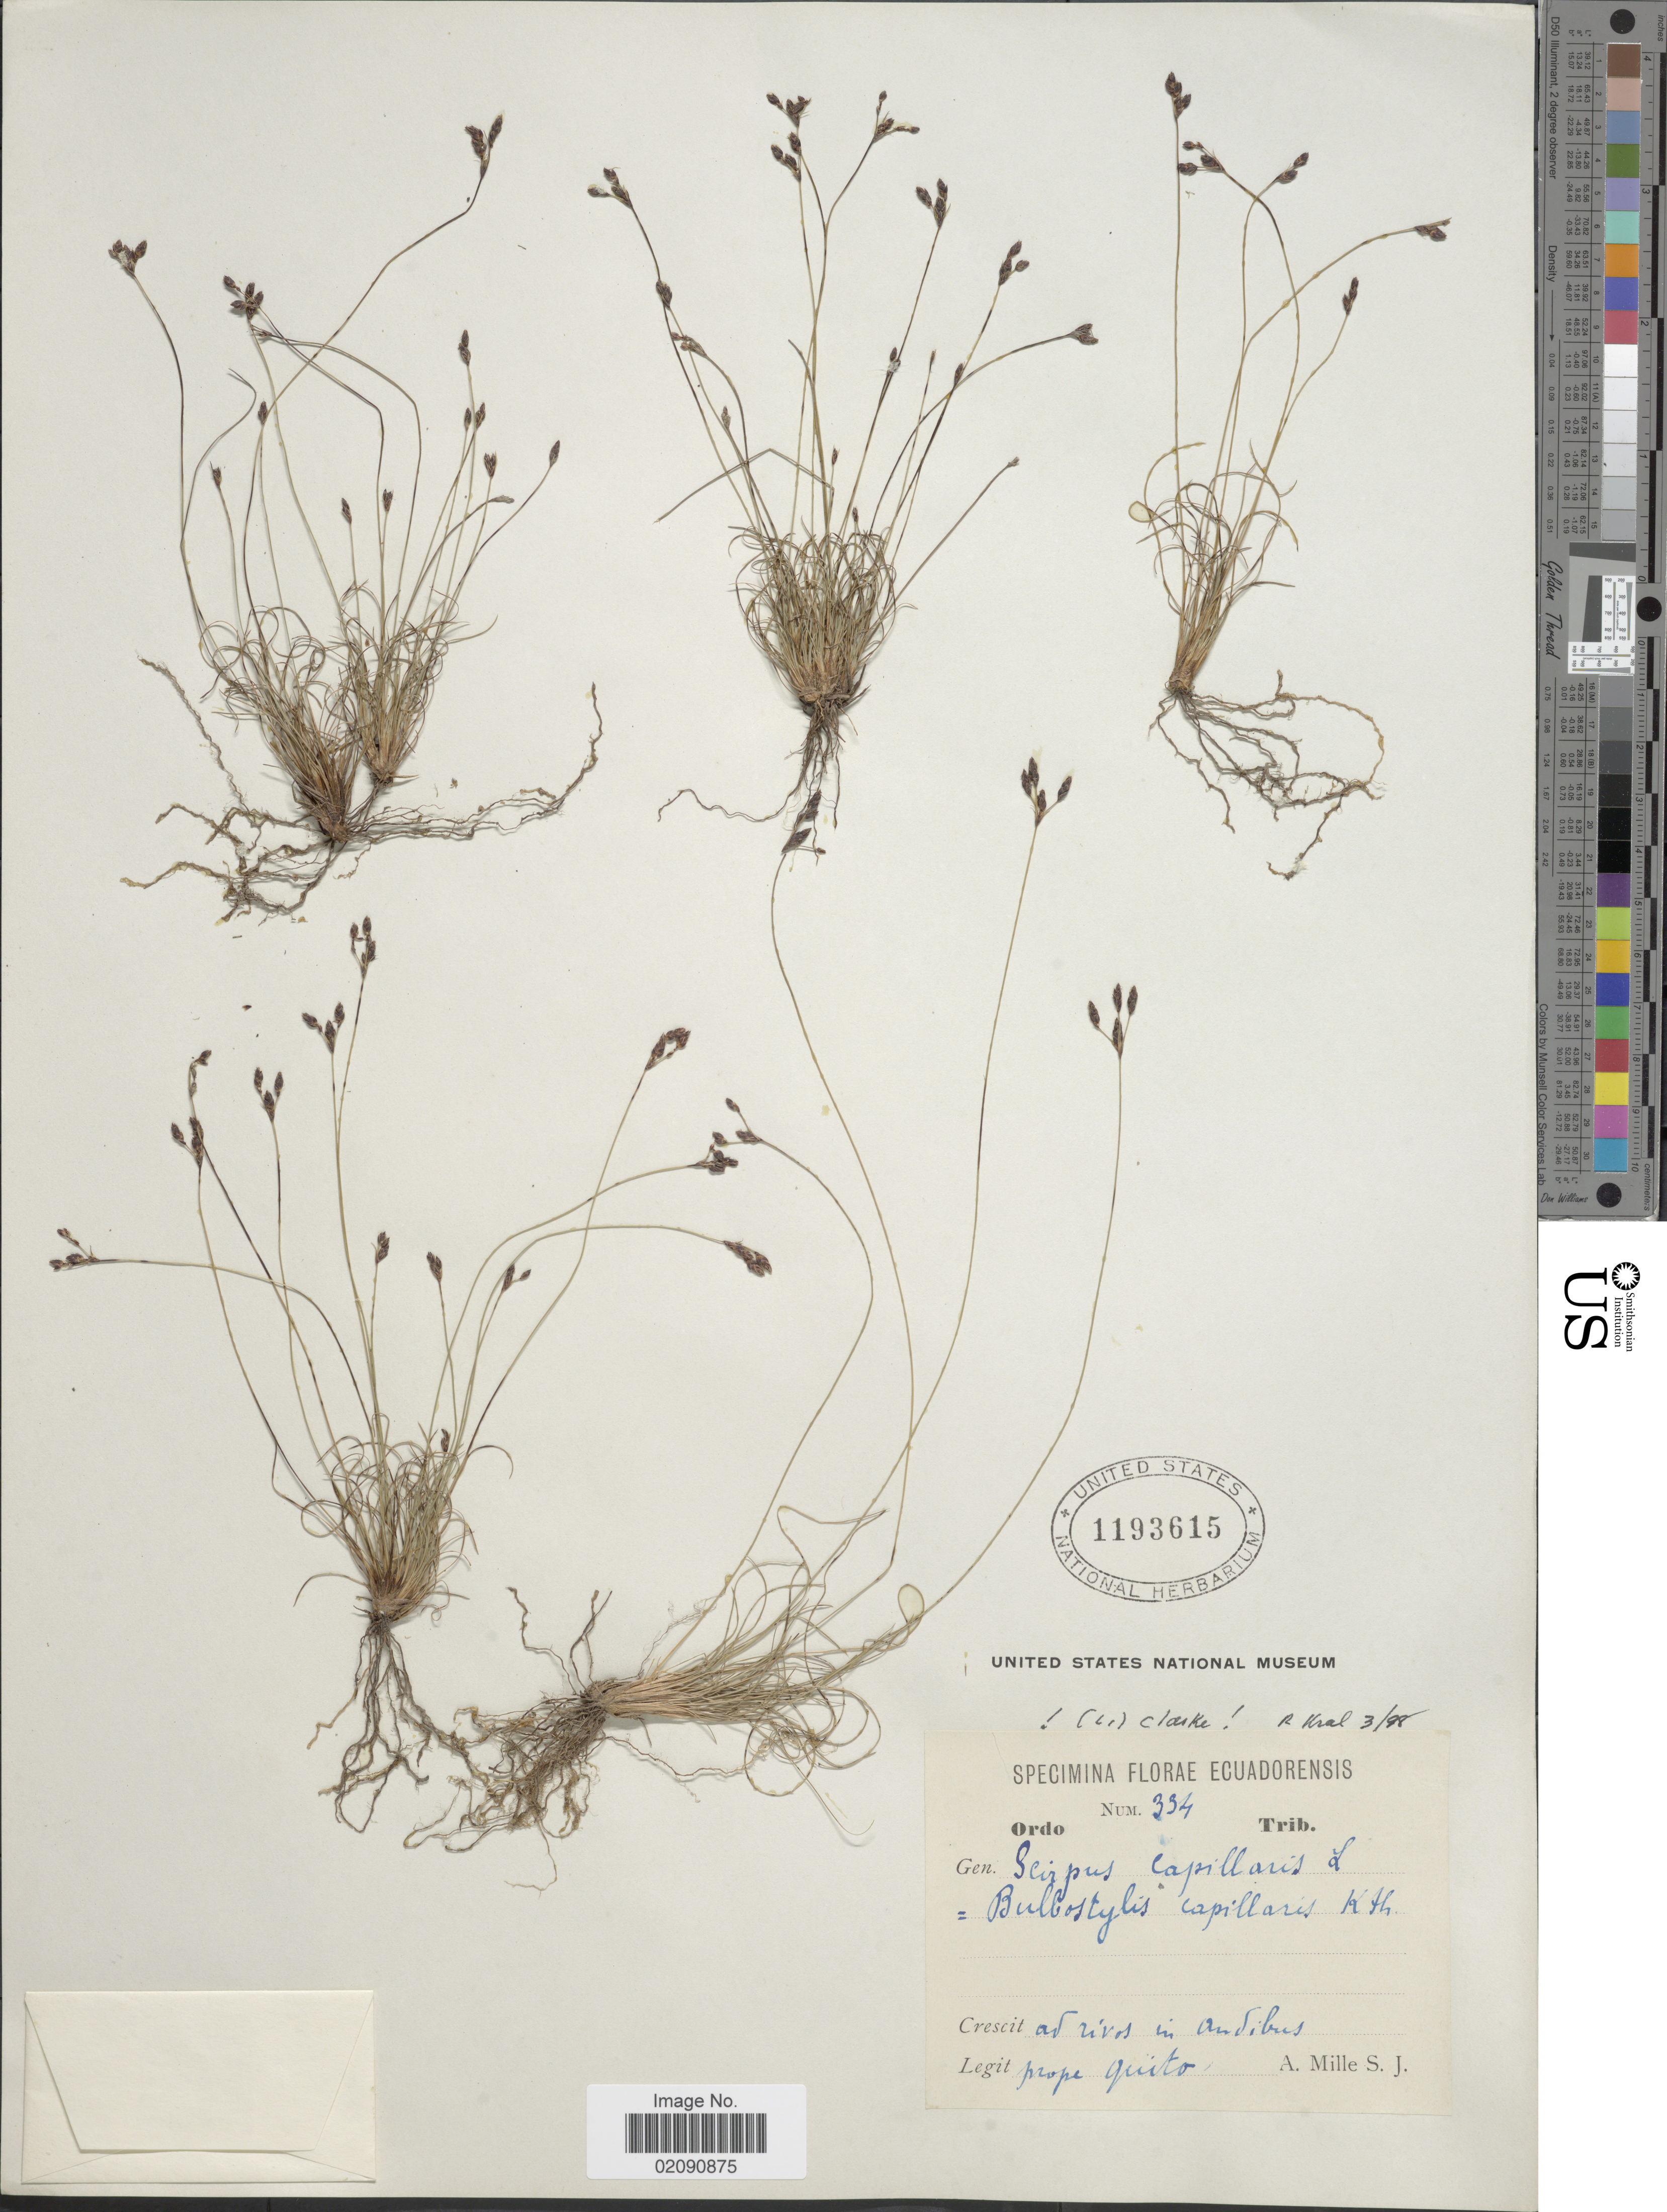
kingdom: Plantae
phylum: Tracheophyta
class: Liliopsida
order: Poales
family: Cyperaceae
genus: Bulbostylis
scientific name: Bulbostylis capillaris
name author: (L.) Kunth ex C.B. Clarke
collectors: A. Mille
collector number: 334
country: Ecuador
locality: Ecuadorensis, ad rives in andibus, prope Quito.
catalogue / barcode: US 1193615